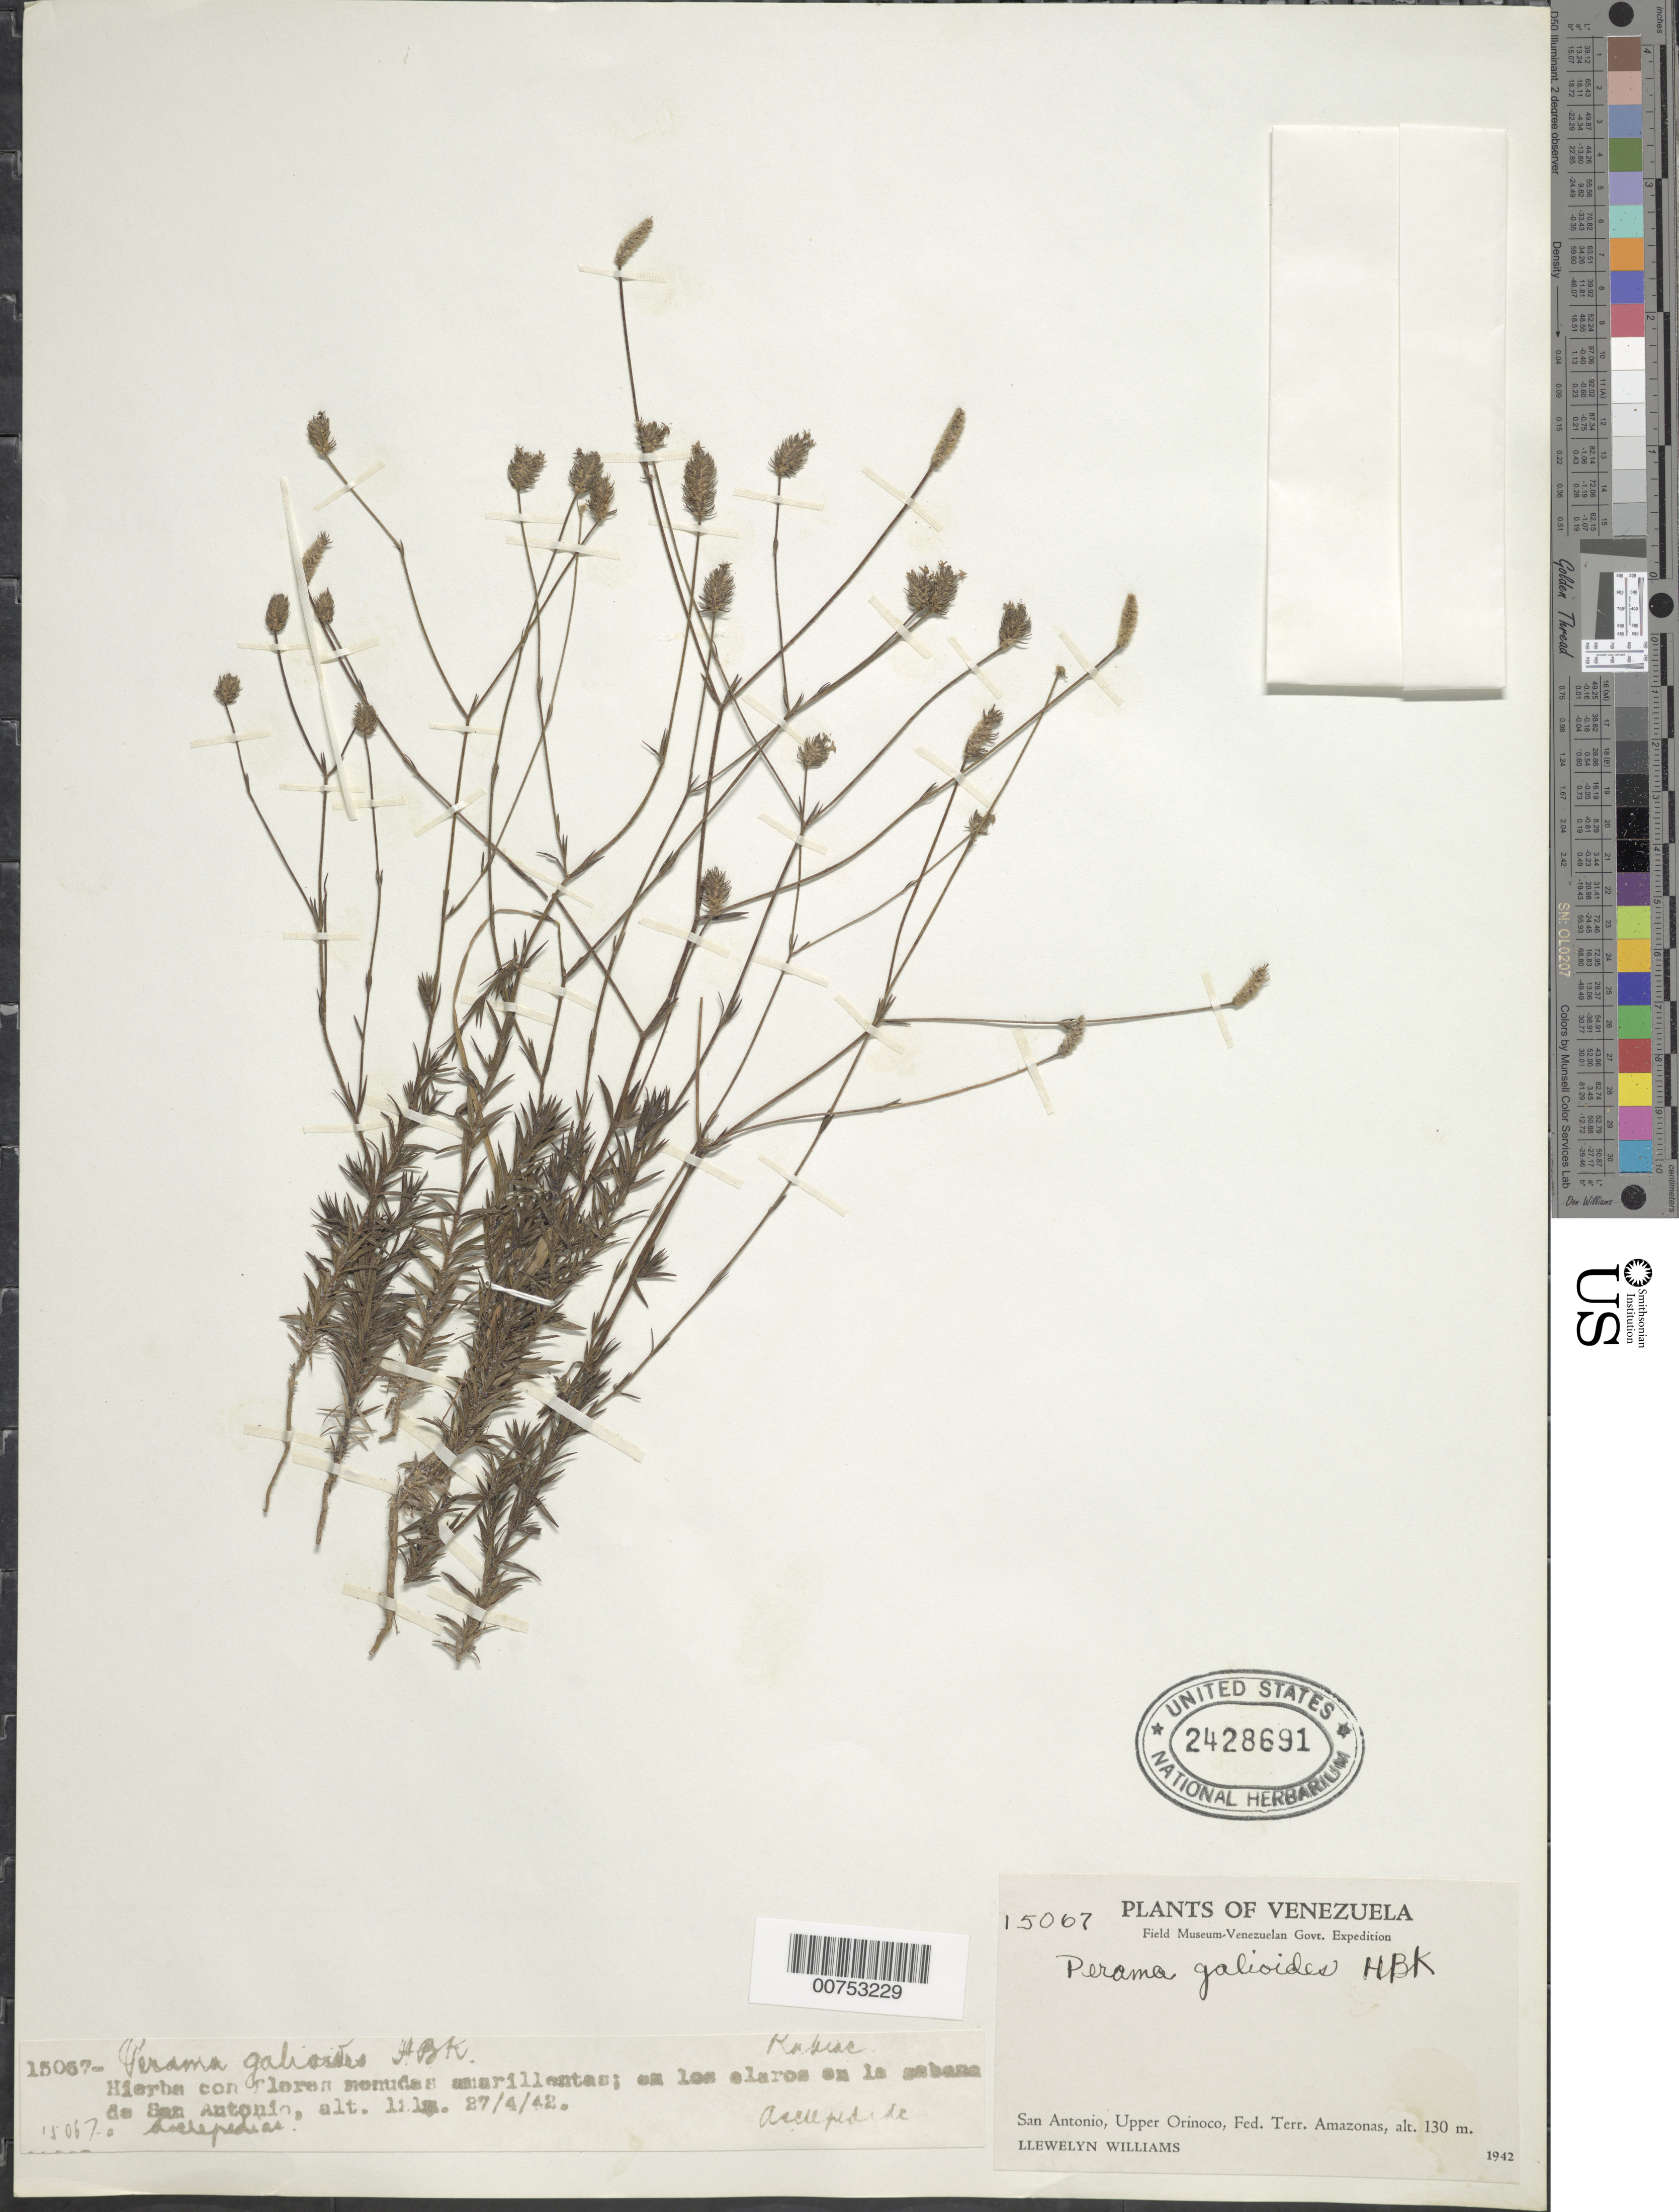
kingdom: Plantae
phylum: Tracheophyta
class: Magnoliopsida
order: Gentianales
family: Rubiaceae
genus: Perama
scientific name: Perama galioides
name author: (Kunth) Poir.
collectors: Ll. Williams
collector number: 15067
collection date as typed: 27-Apr-42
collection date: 1942-04-27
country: Venezuela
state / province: Amazonas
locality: San Antonio, Río Orinoco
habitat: En los claros en la sabana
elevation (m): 121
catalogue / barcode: US 2428691